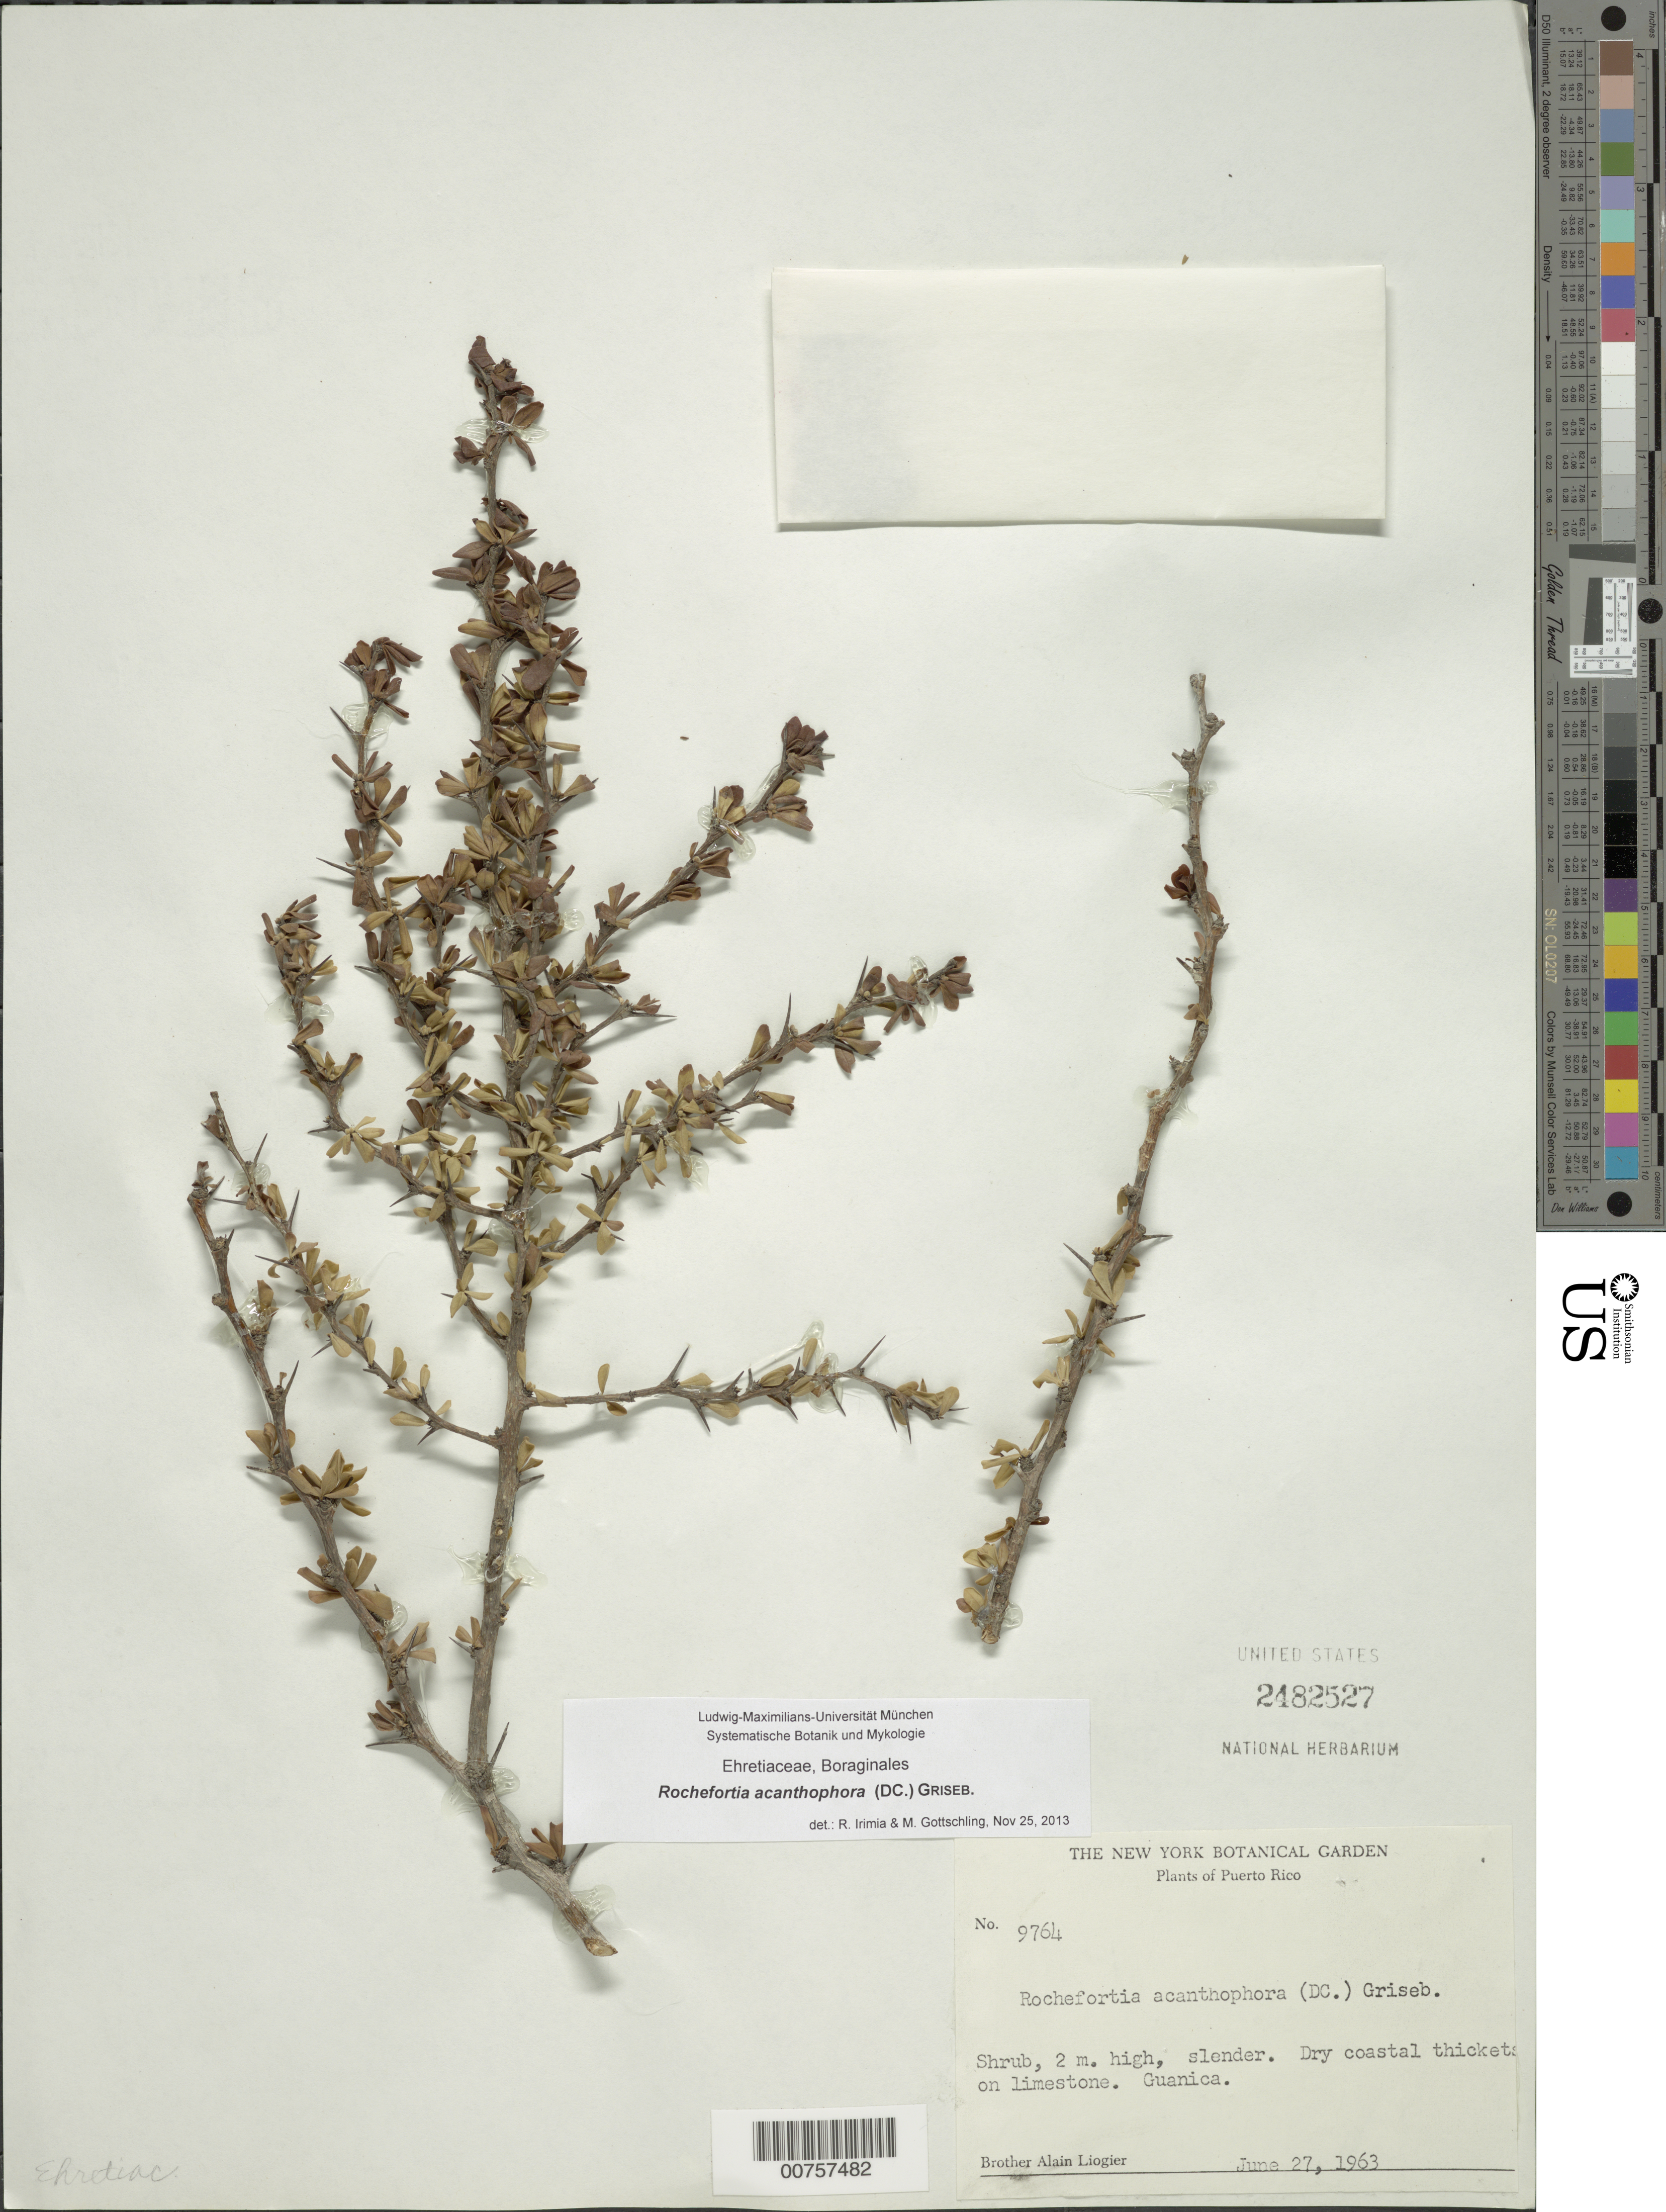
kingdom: Plantae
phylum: Tracheophyta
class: Magnoliopsida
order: Boraginales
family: Ehretiaceae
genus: Rochefortia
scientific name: Rochefortia acanthophora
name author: (DC.) Griseb.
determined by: Irimia, R.; Gottschling, M.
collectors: A. H. Liogier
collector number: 9764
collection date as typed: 27 Jun 1963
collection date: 1963-06-27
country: Puerto Rico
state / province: Guánica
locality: Guánica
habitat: Dry coastal thicket on limestone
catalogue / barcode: US 2482527